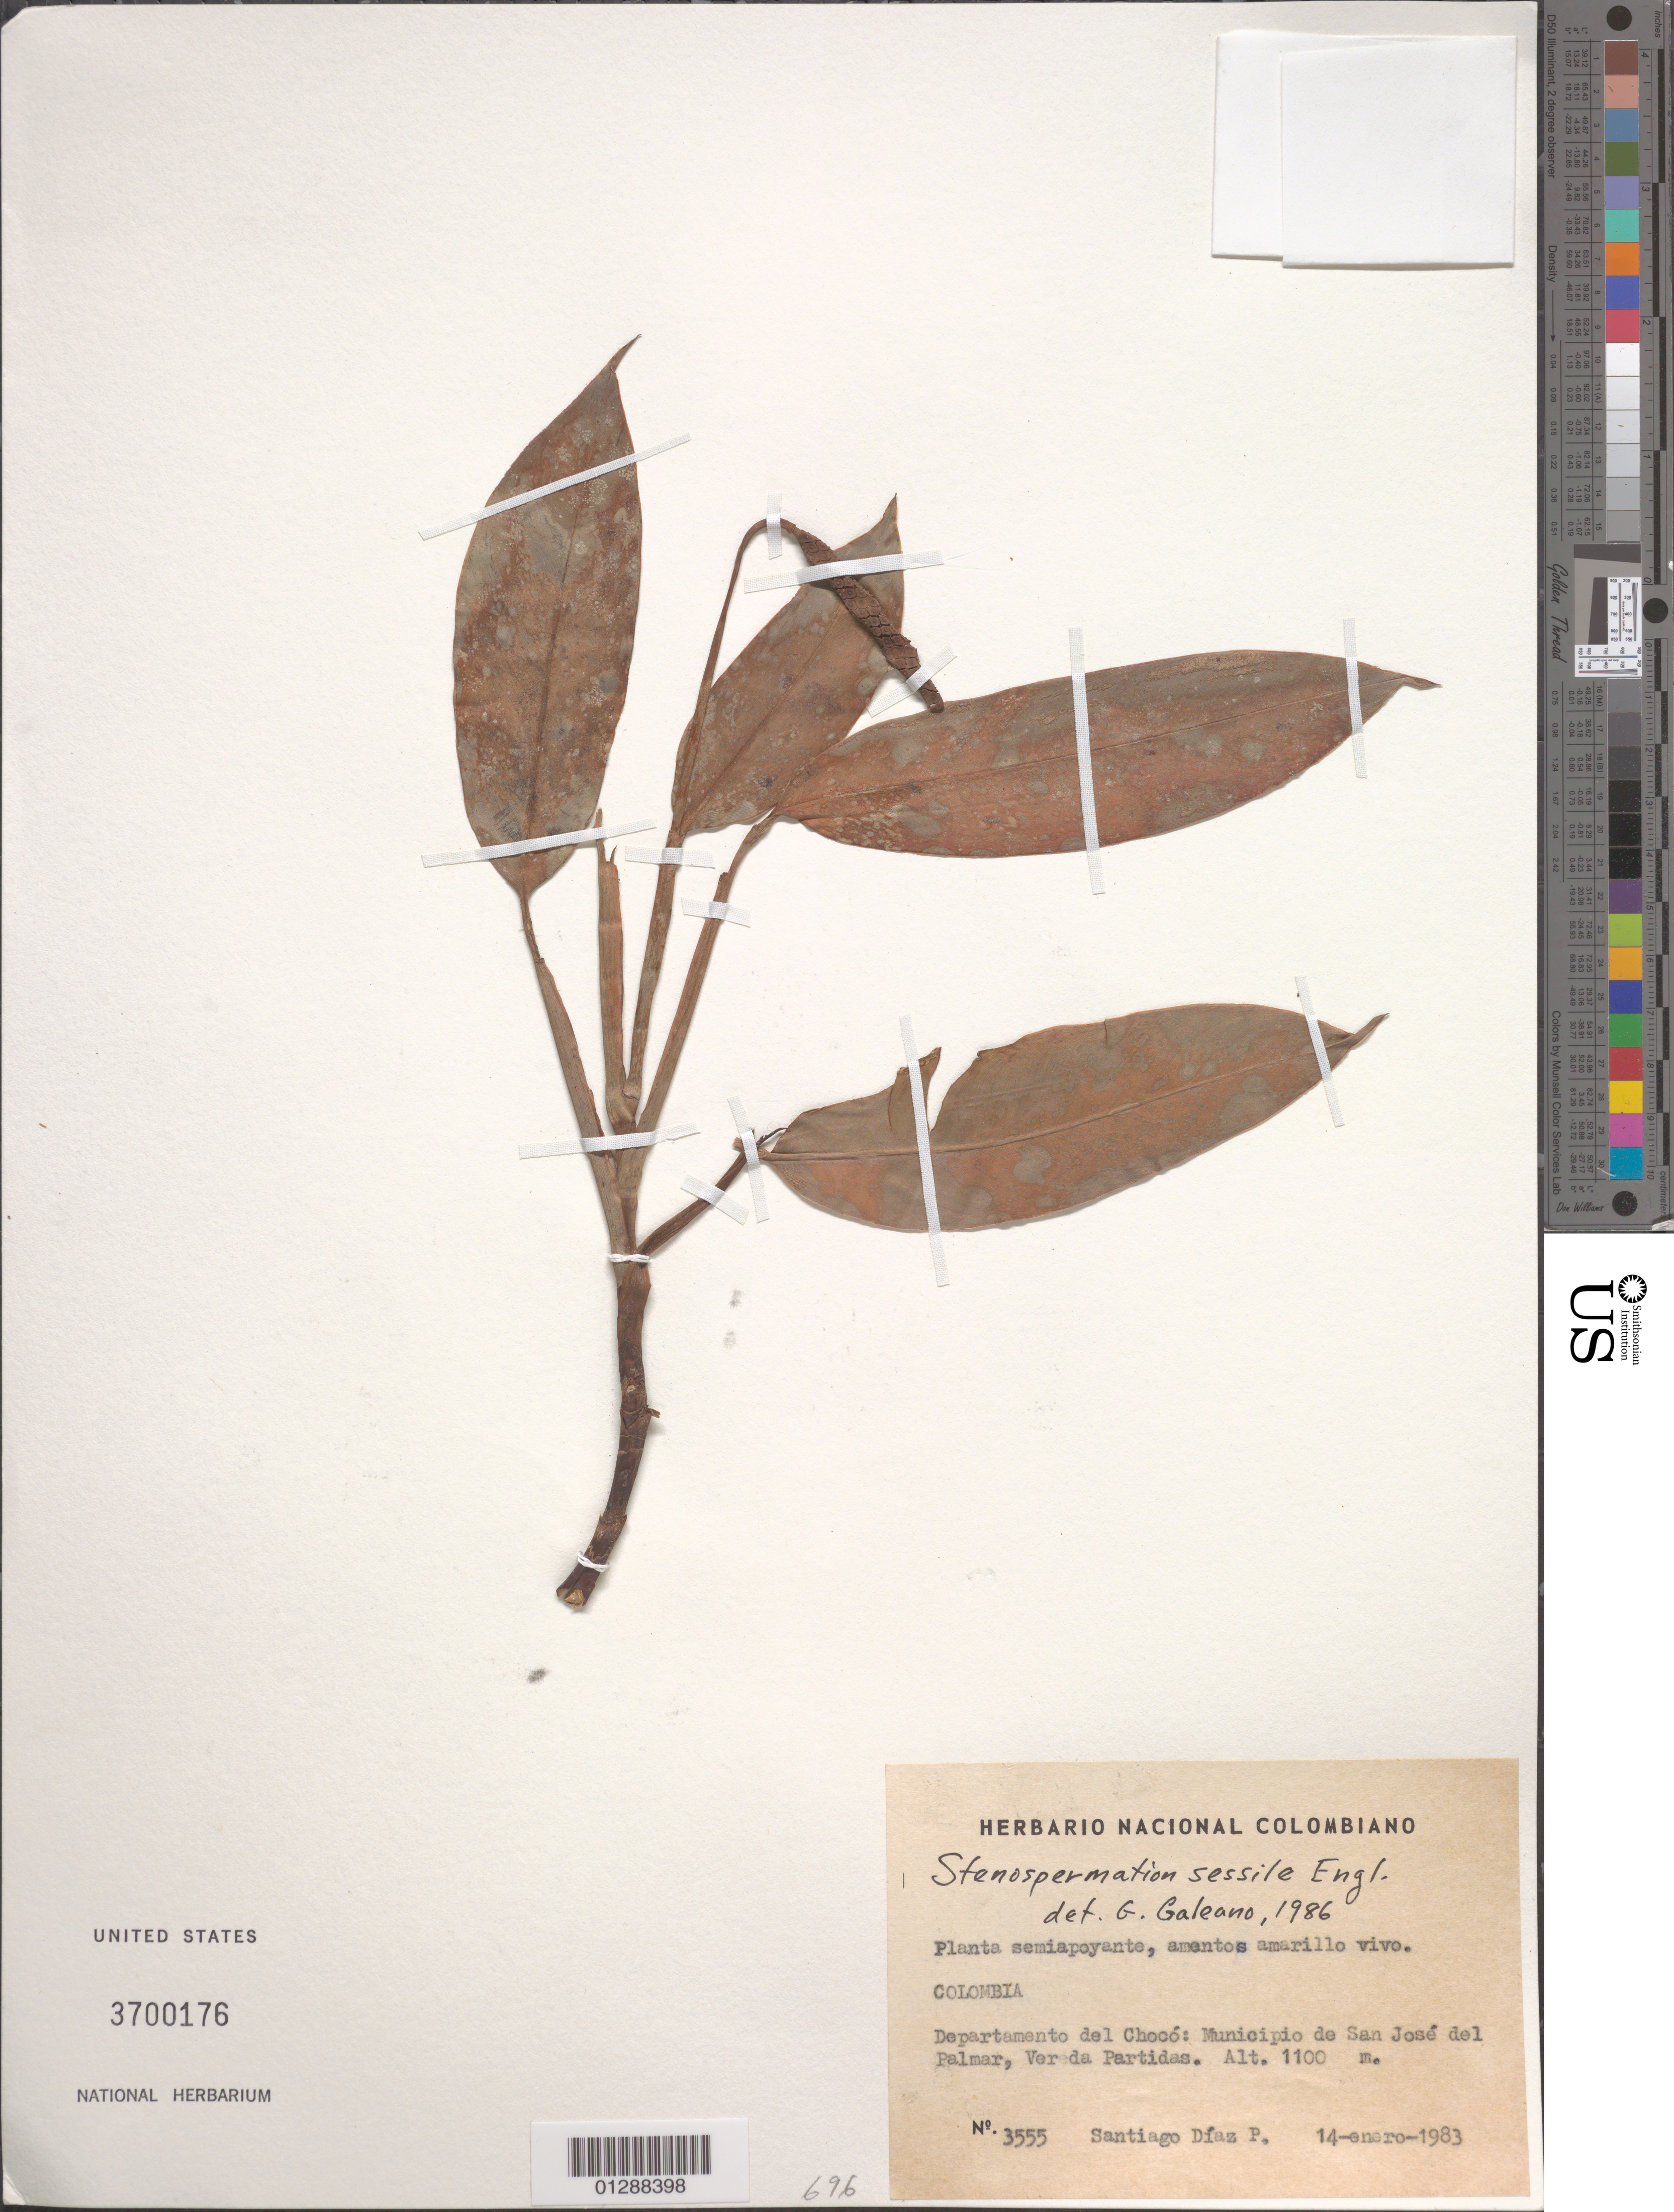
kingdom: Plantae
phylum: Tracheophyta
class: Liliopsida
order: Alismatales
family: Araceae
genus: Stenospermation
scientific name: Stenospermation sessile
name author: Engl.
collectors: S. Diaz P.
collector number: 3555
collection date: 1983-01-14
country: Colombia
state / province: Chocó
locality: Departamento del Chocó: Municipio de San José del Palmar, Vereda Partidas.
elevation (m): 1100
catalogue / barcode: US 3700176